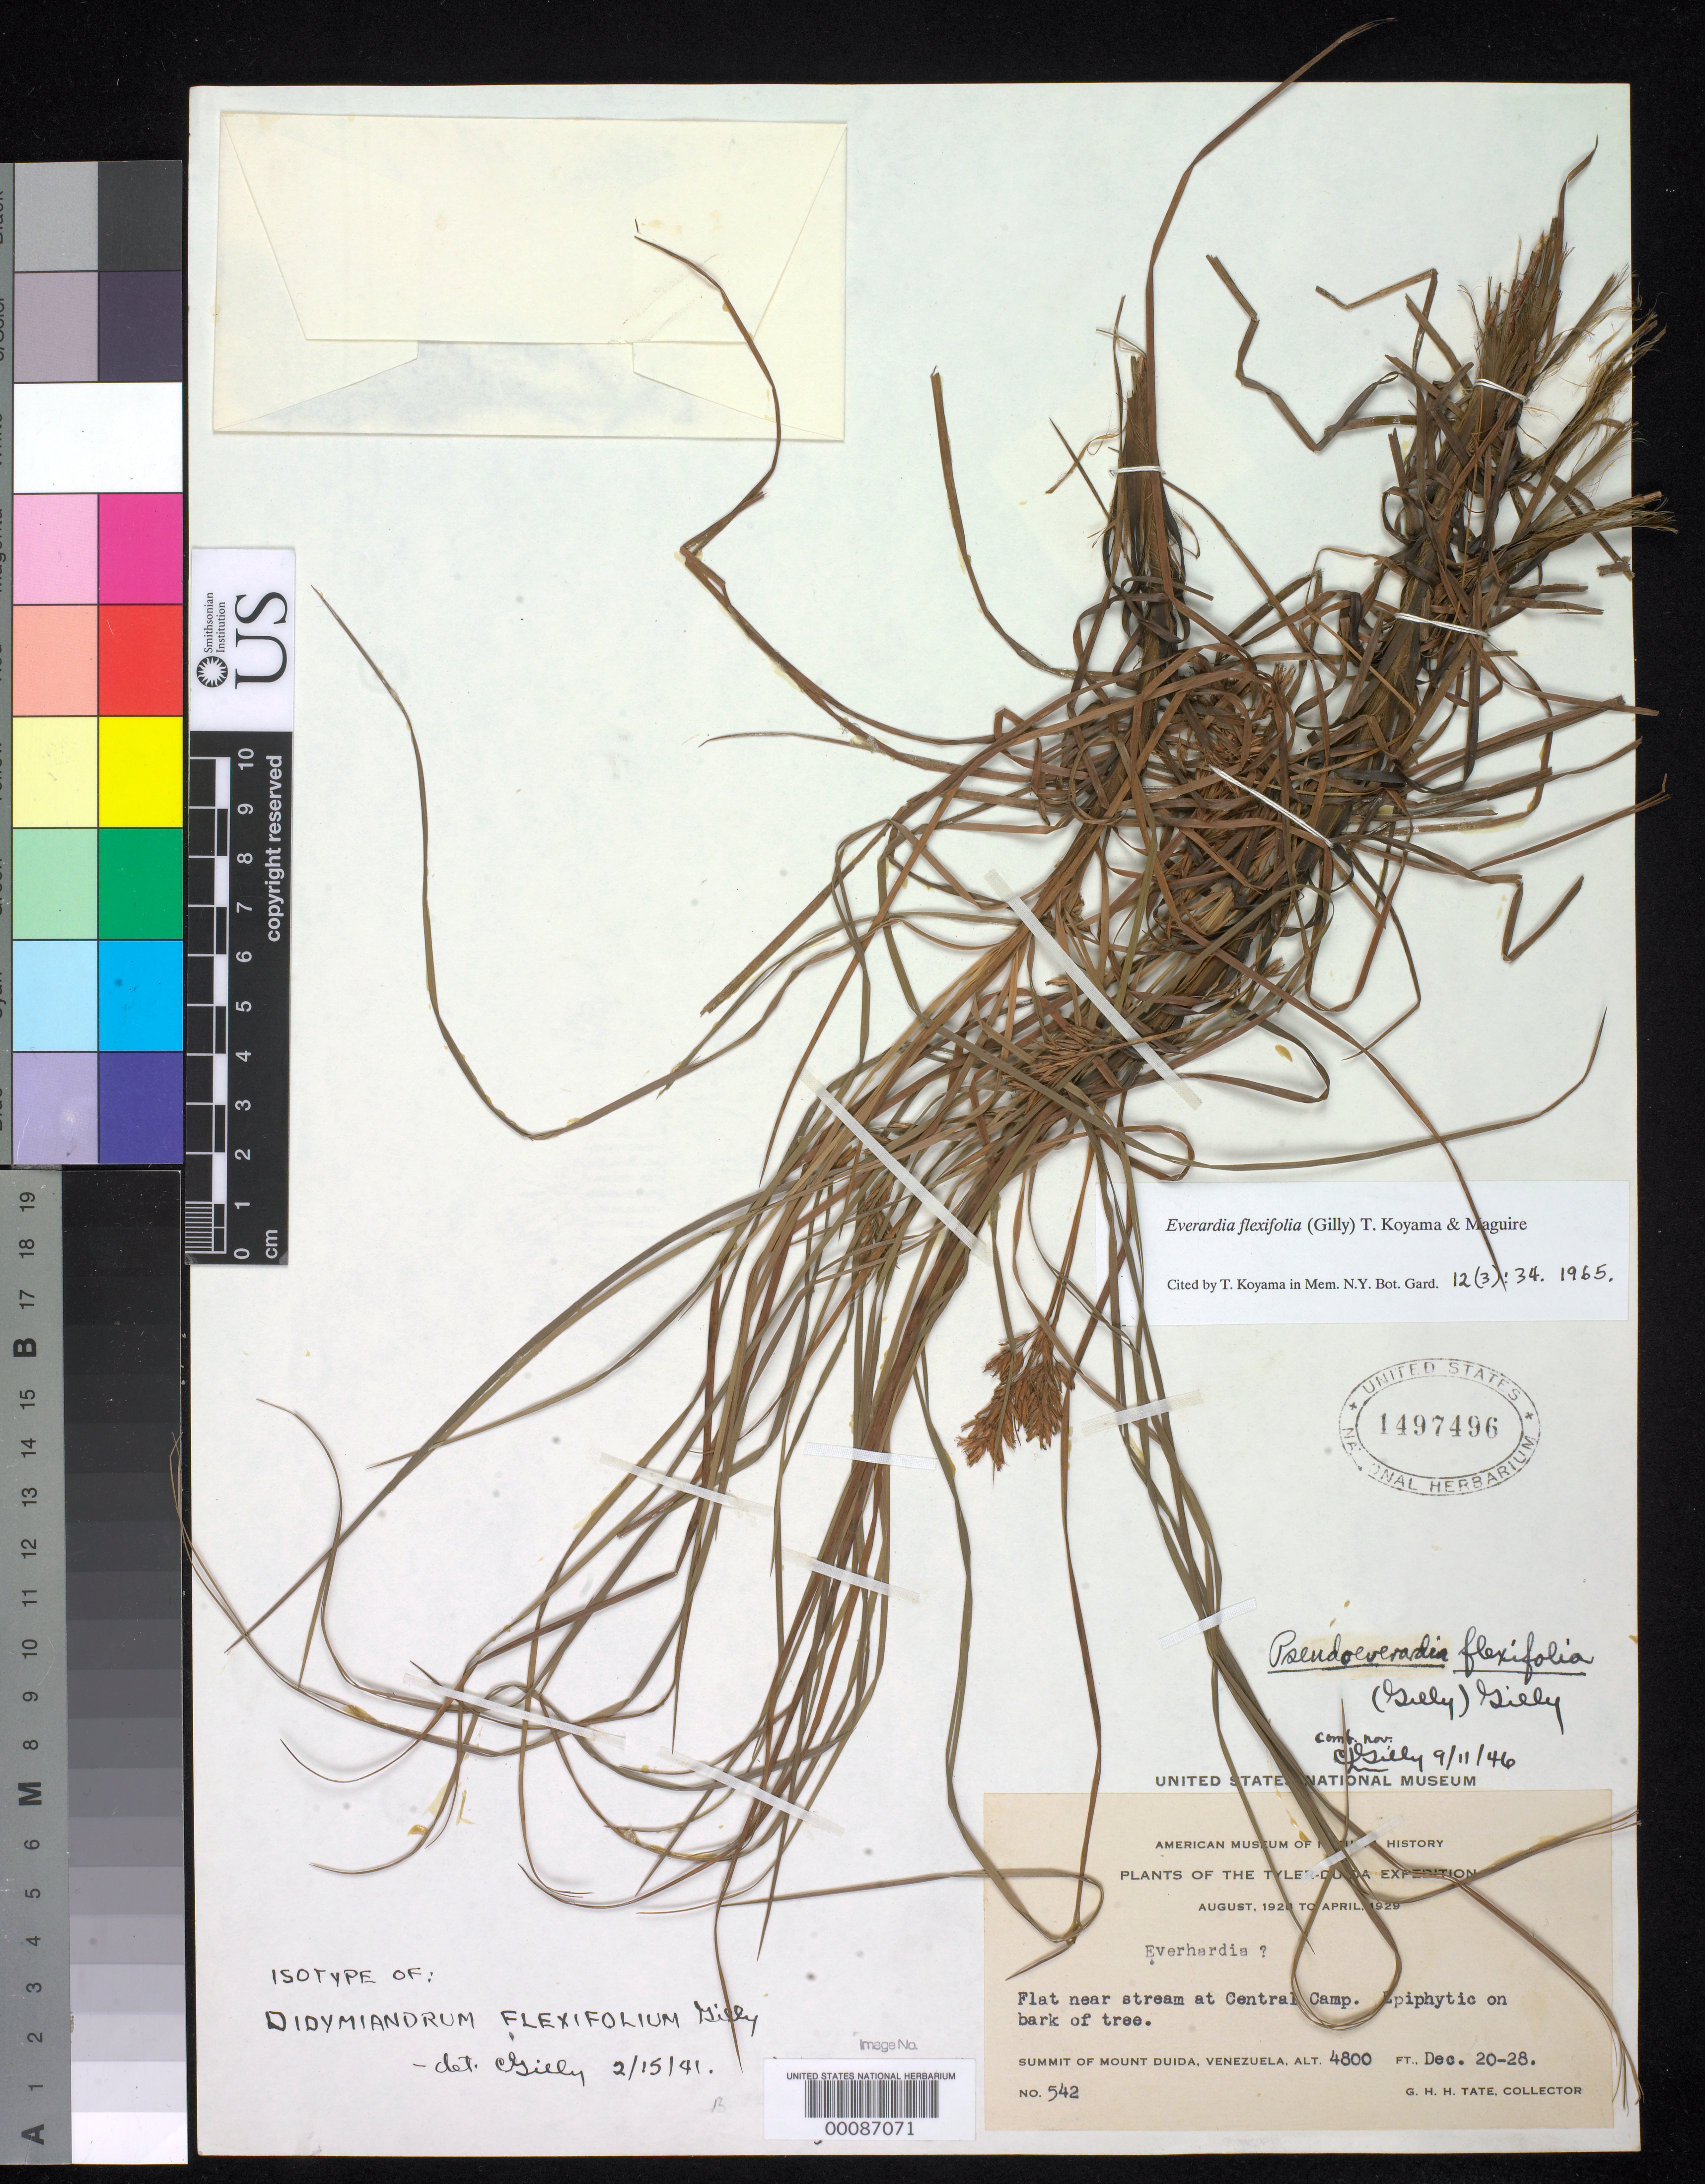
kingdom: Plantae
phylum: Tracheophyta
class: Liliopsida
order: Poales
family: Cyperaceae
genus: Didymiandrum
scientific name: Didymiandrum flexifolium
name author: Gilly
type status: Isotype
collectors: G. H. H.Tate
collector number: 542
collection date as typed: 20 Dec 1928 to 28 Dec 1928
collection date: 1928-12-20/1928-12-28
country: Venezuela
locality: Mt. Duida; alt. 4800 Ft.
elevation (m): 1463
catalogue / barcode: US 1497496